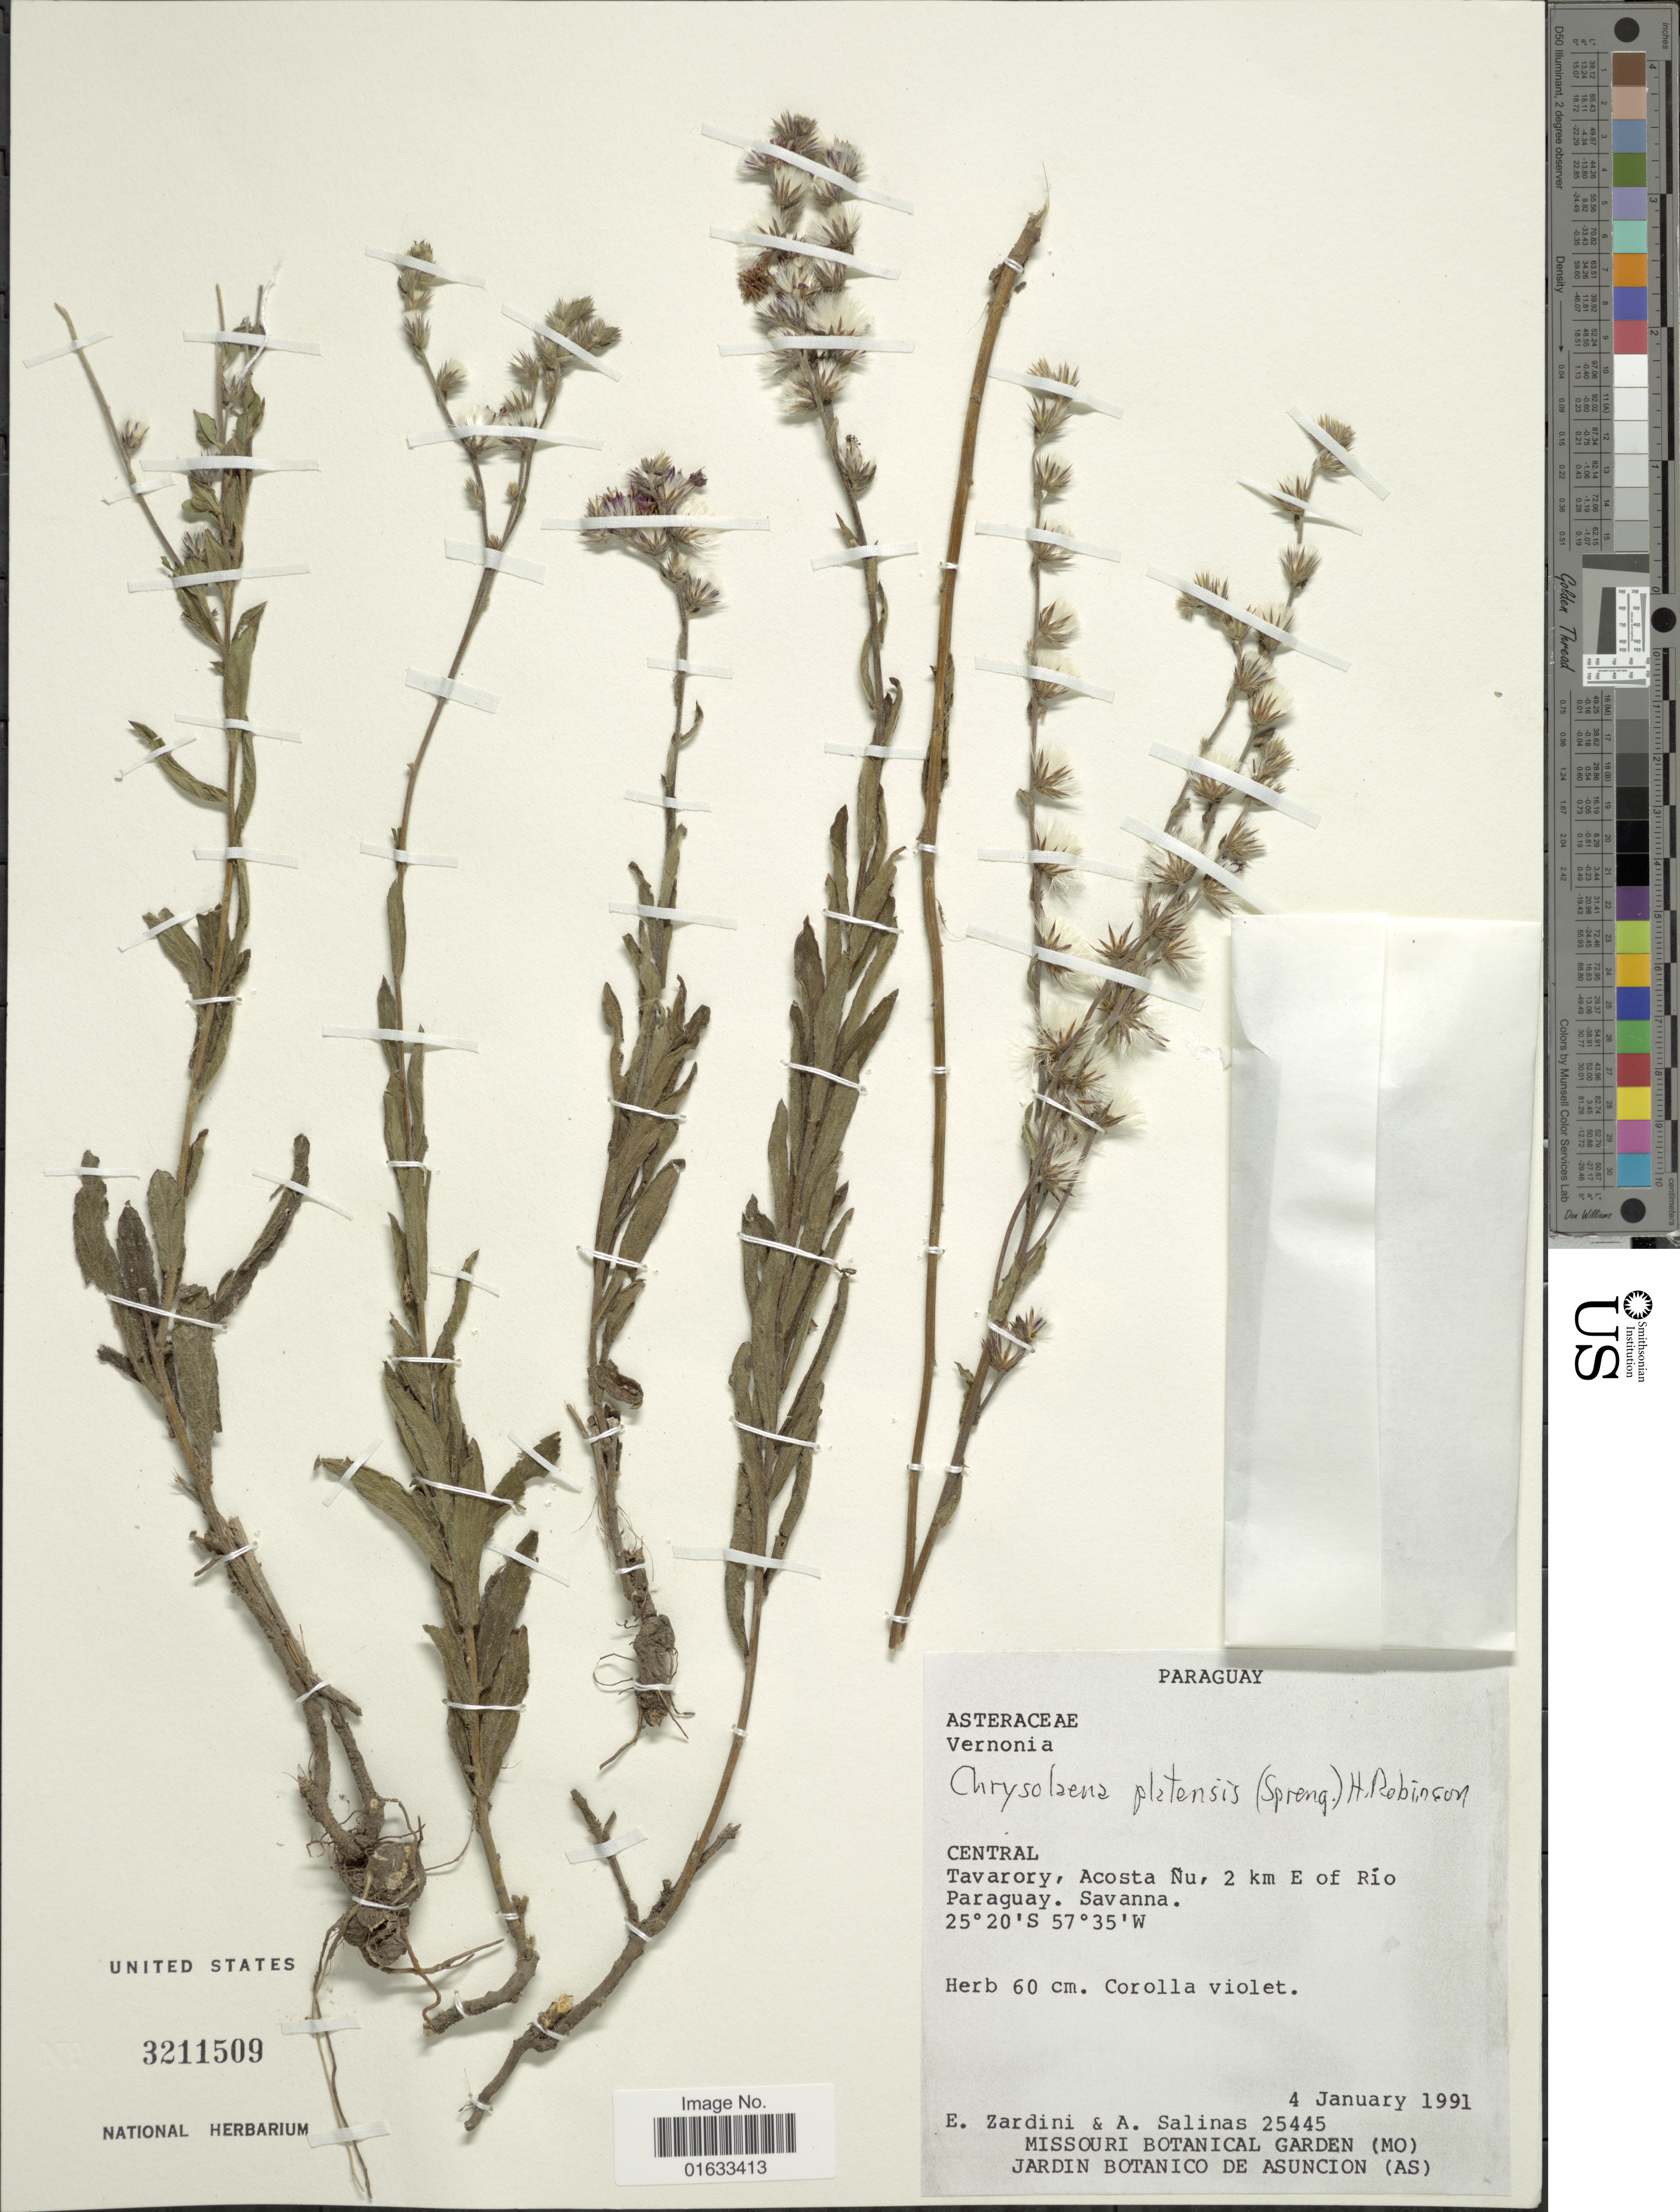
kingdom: Plantae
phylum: Tracheophyta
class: Magnoliopsida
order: Asterales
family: Asteraceae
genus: Chrysolaena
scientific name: Chrysolaena platensis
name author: (Spreng.) H. Rob.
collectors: E. M. Zardini & A. Salinas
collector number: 25445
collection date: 1991-01-04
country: Paraguay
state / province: Central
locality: Tavarory, Acosta Nu, 2 km E of Rio Paraguay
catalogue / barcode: US 3211509